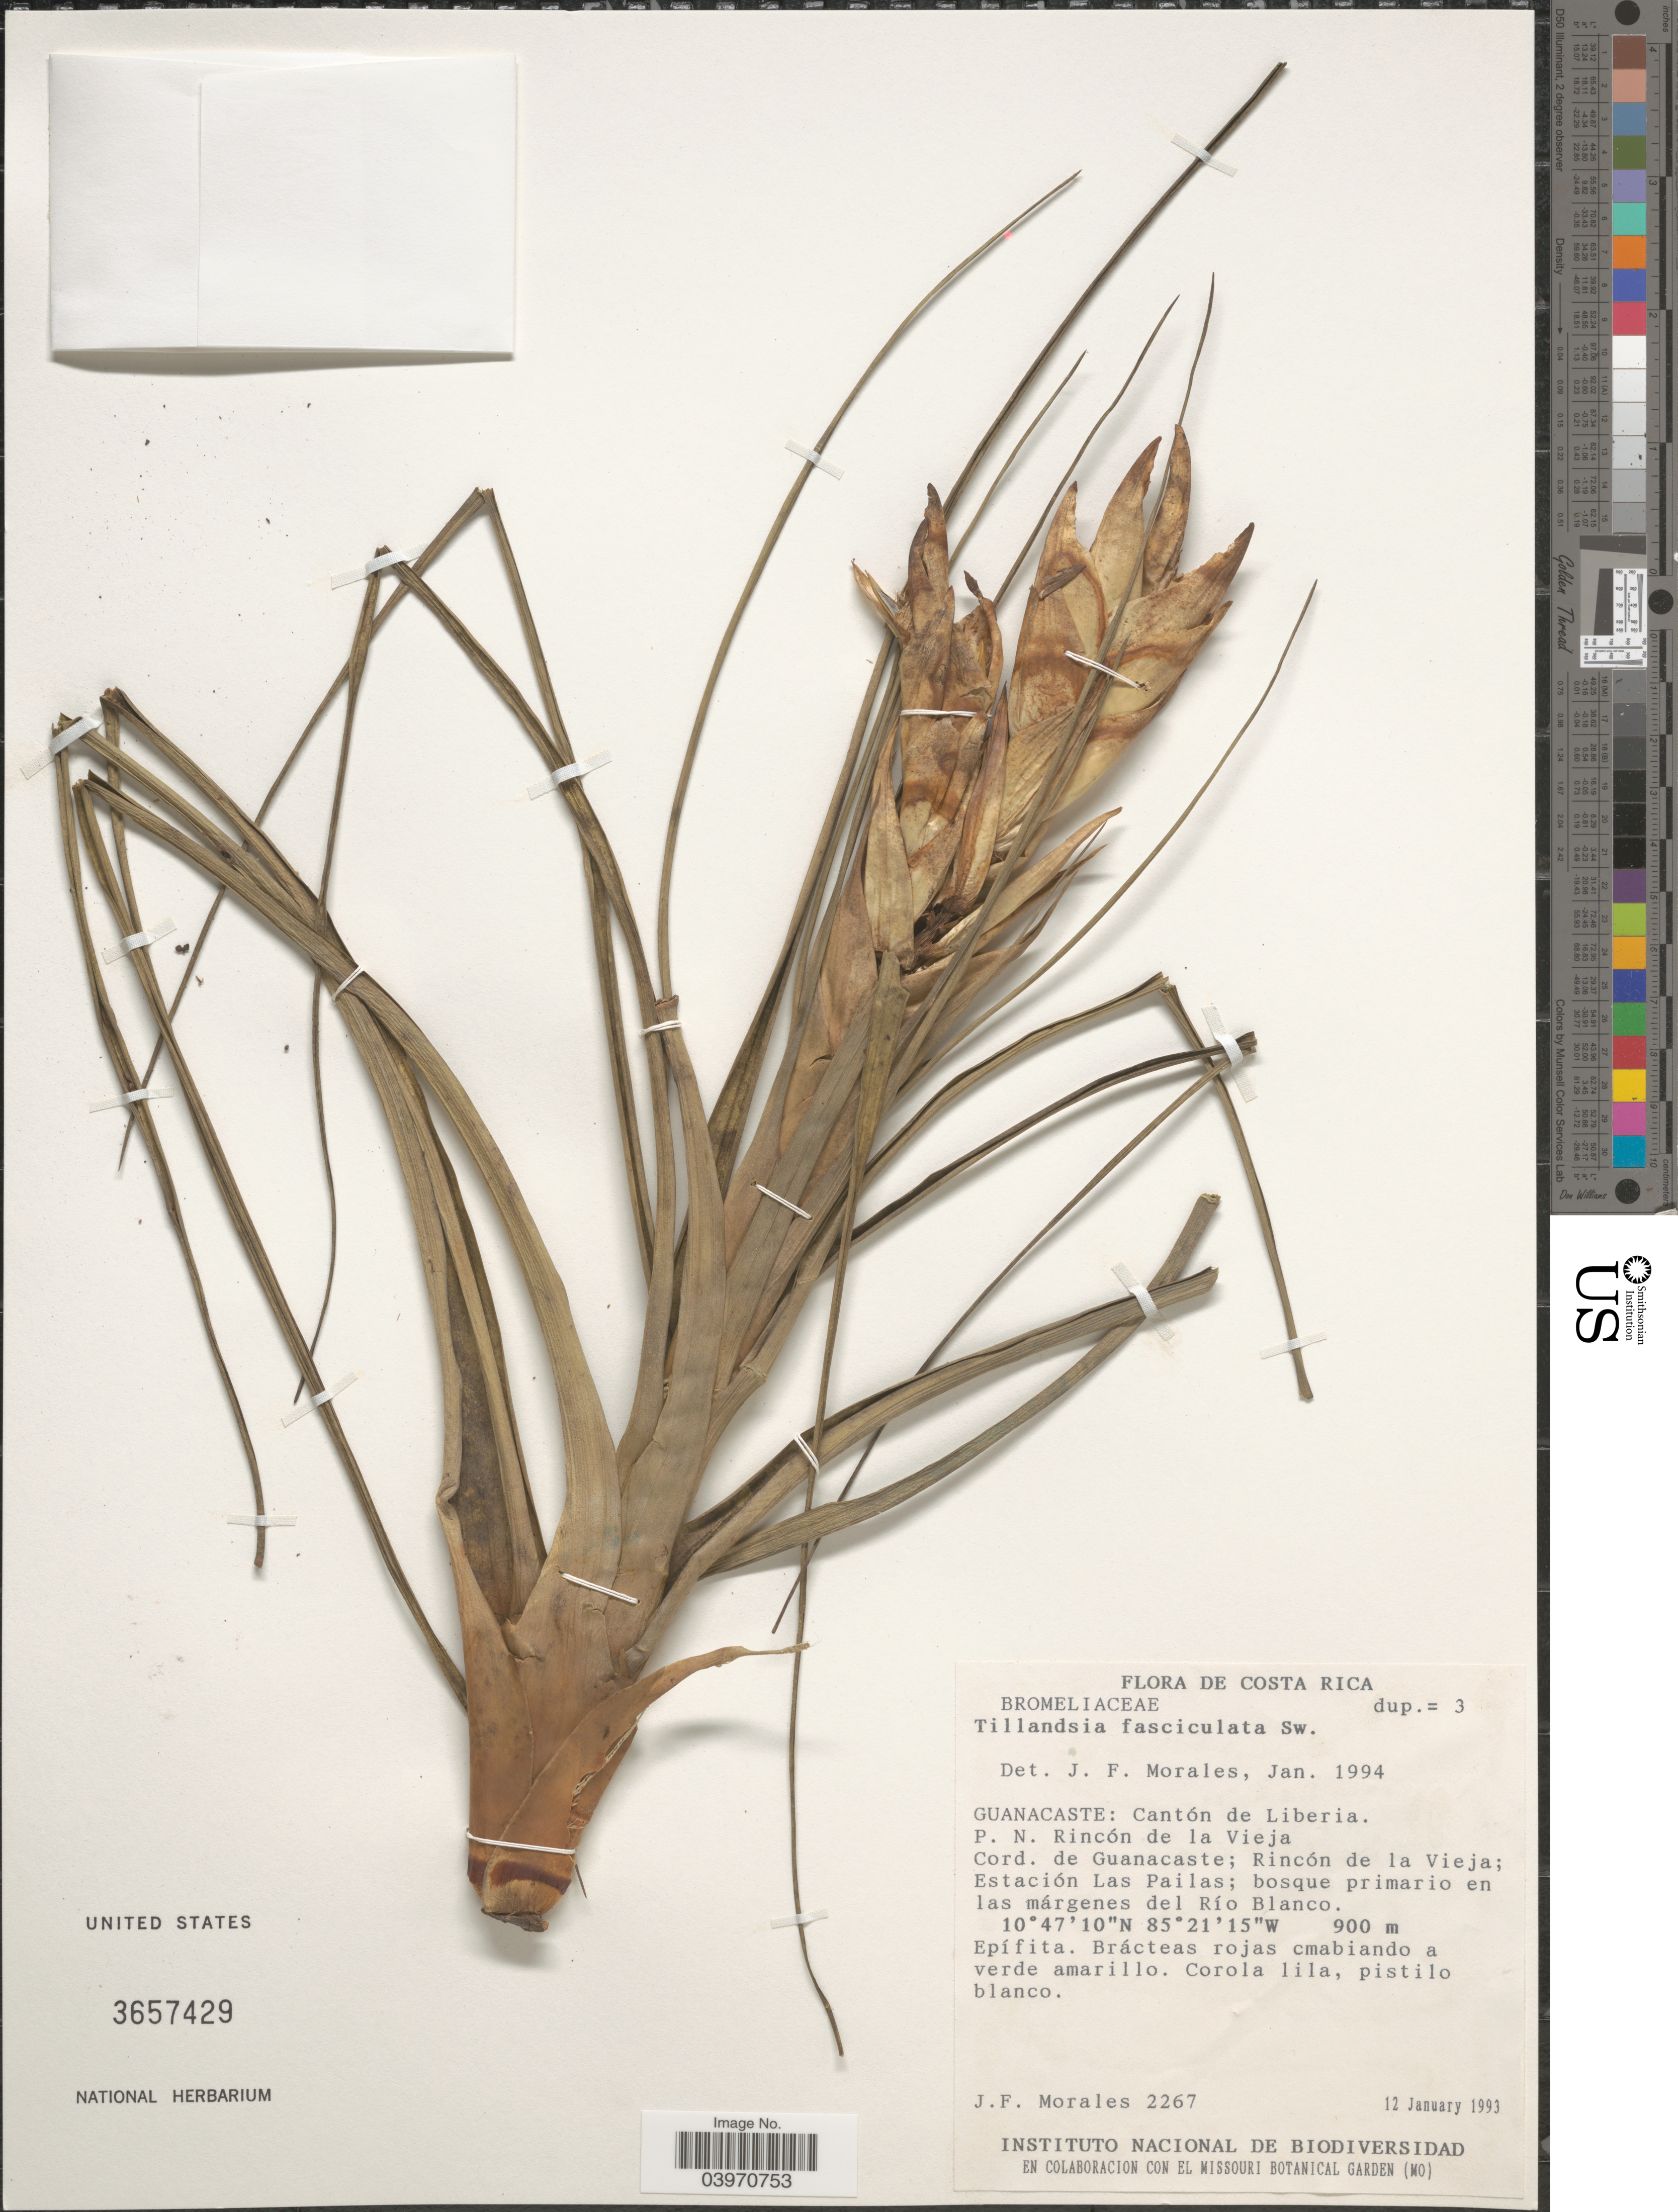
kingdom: Plantae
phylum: Tracheophyta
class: Liliopsida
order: Poales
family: Bromeliaceae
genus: Tillandsia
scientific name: Tillandsia fasciculata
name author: Sw.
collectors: J. Morales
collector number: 2267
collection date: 1993-01-12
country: Costa Rica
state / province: Guanacaste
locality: Cantón de Liberia. P. N. Rincón de la Vieja. Cord. de Guanacaste; Rincón de la Vieja; Estación Las Pailas; bosque primario en las márgenes del Río Blanco.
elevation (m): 900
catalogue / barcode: US 3657429